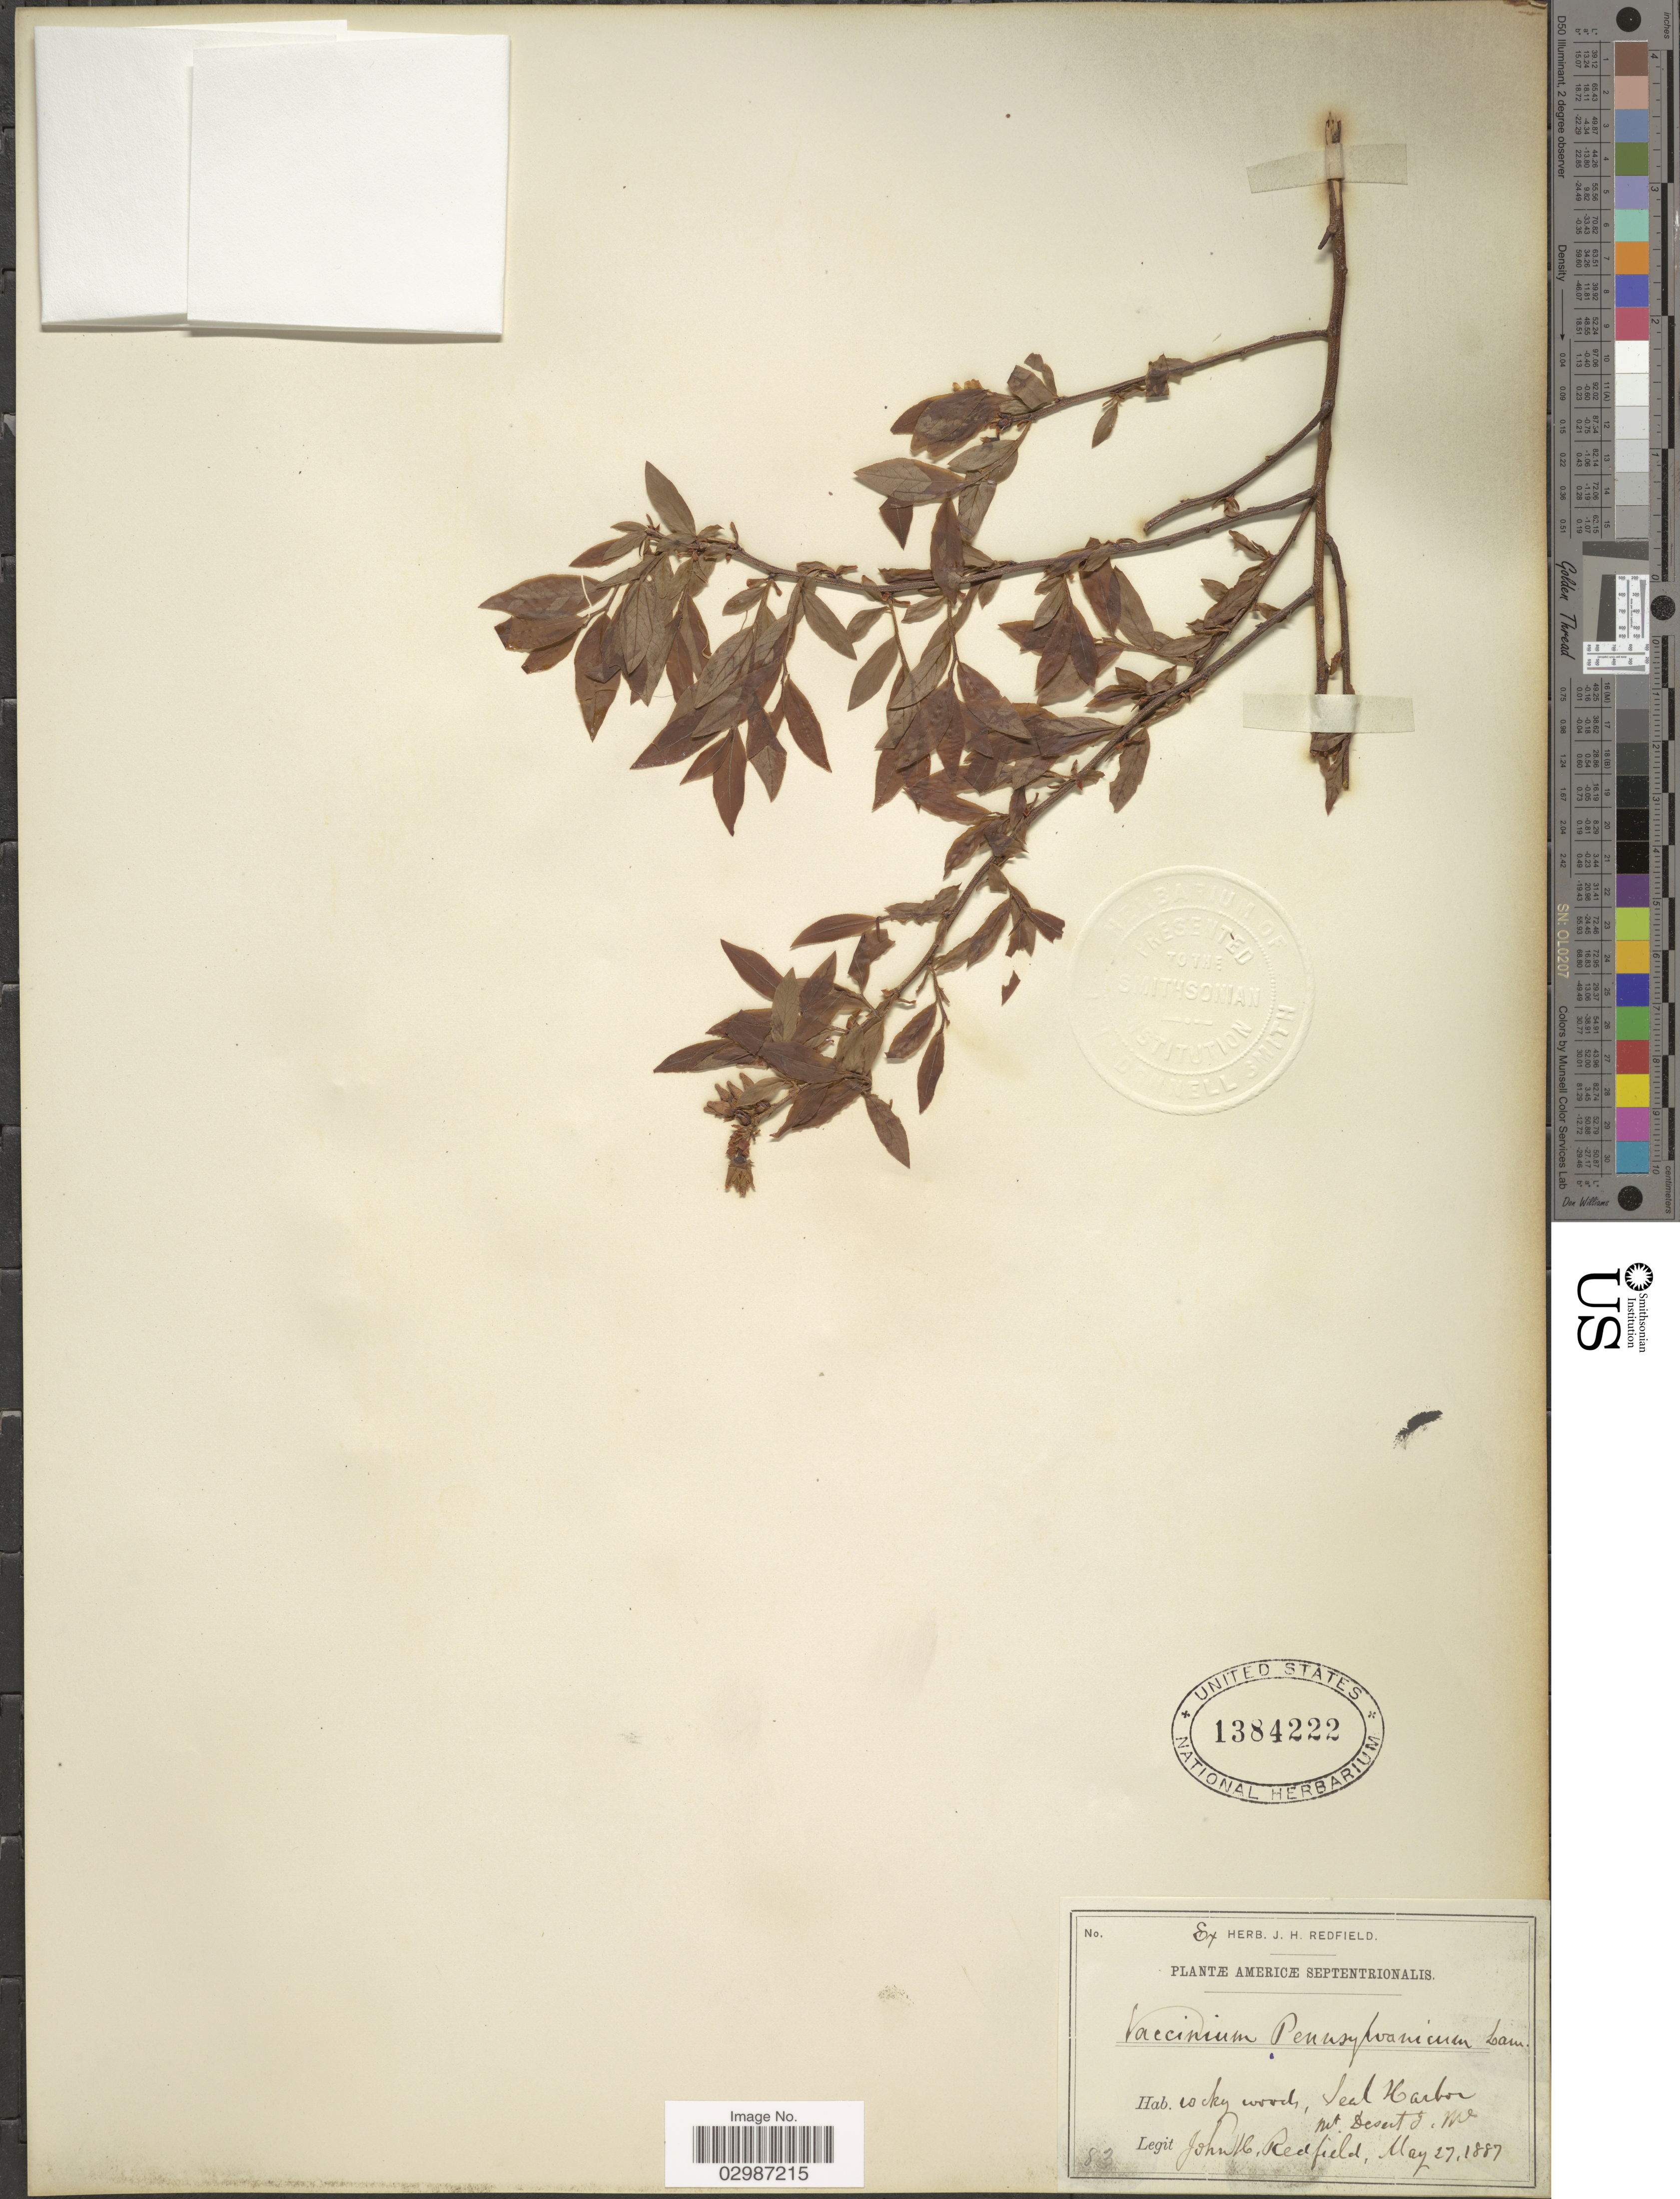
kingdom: Plantae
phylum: Tracheophyta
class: Magnoliopsida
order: Ericales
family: Ericaceae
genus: Vaccinium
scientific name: Vaccinium angustifolium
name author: Aiton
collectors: J. Redfield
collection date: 1887-05-27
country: United States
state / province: Maine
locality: Rocky woods, Seal Harbor, Mt. Desert I.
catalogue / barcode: US 1384222